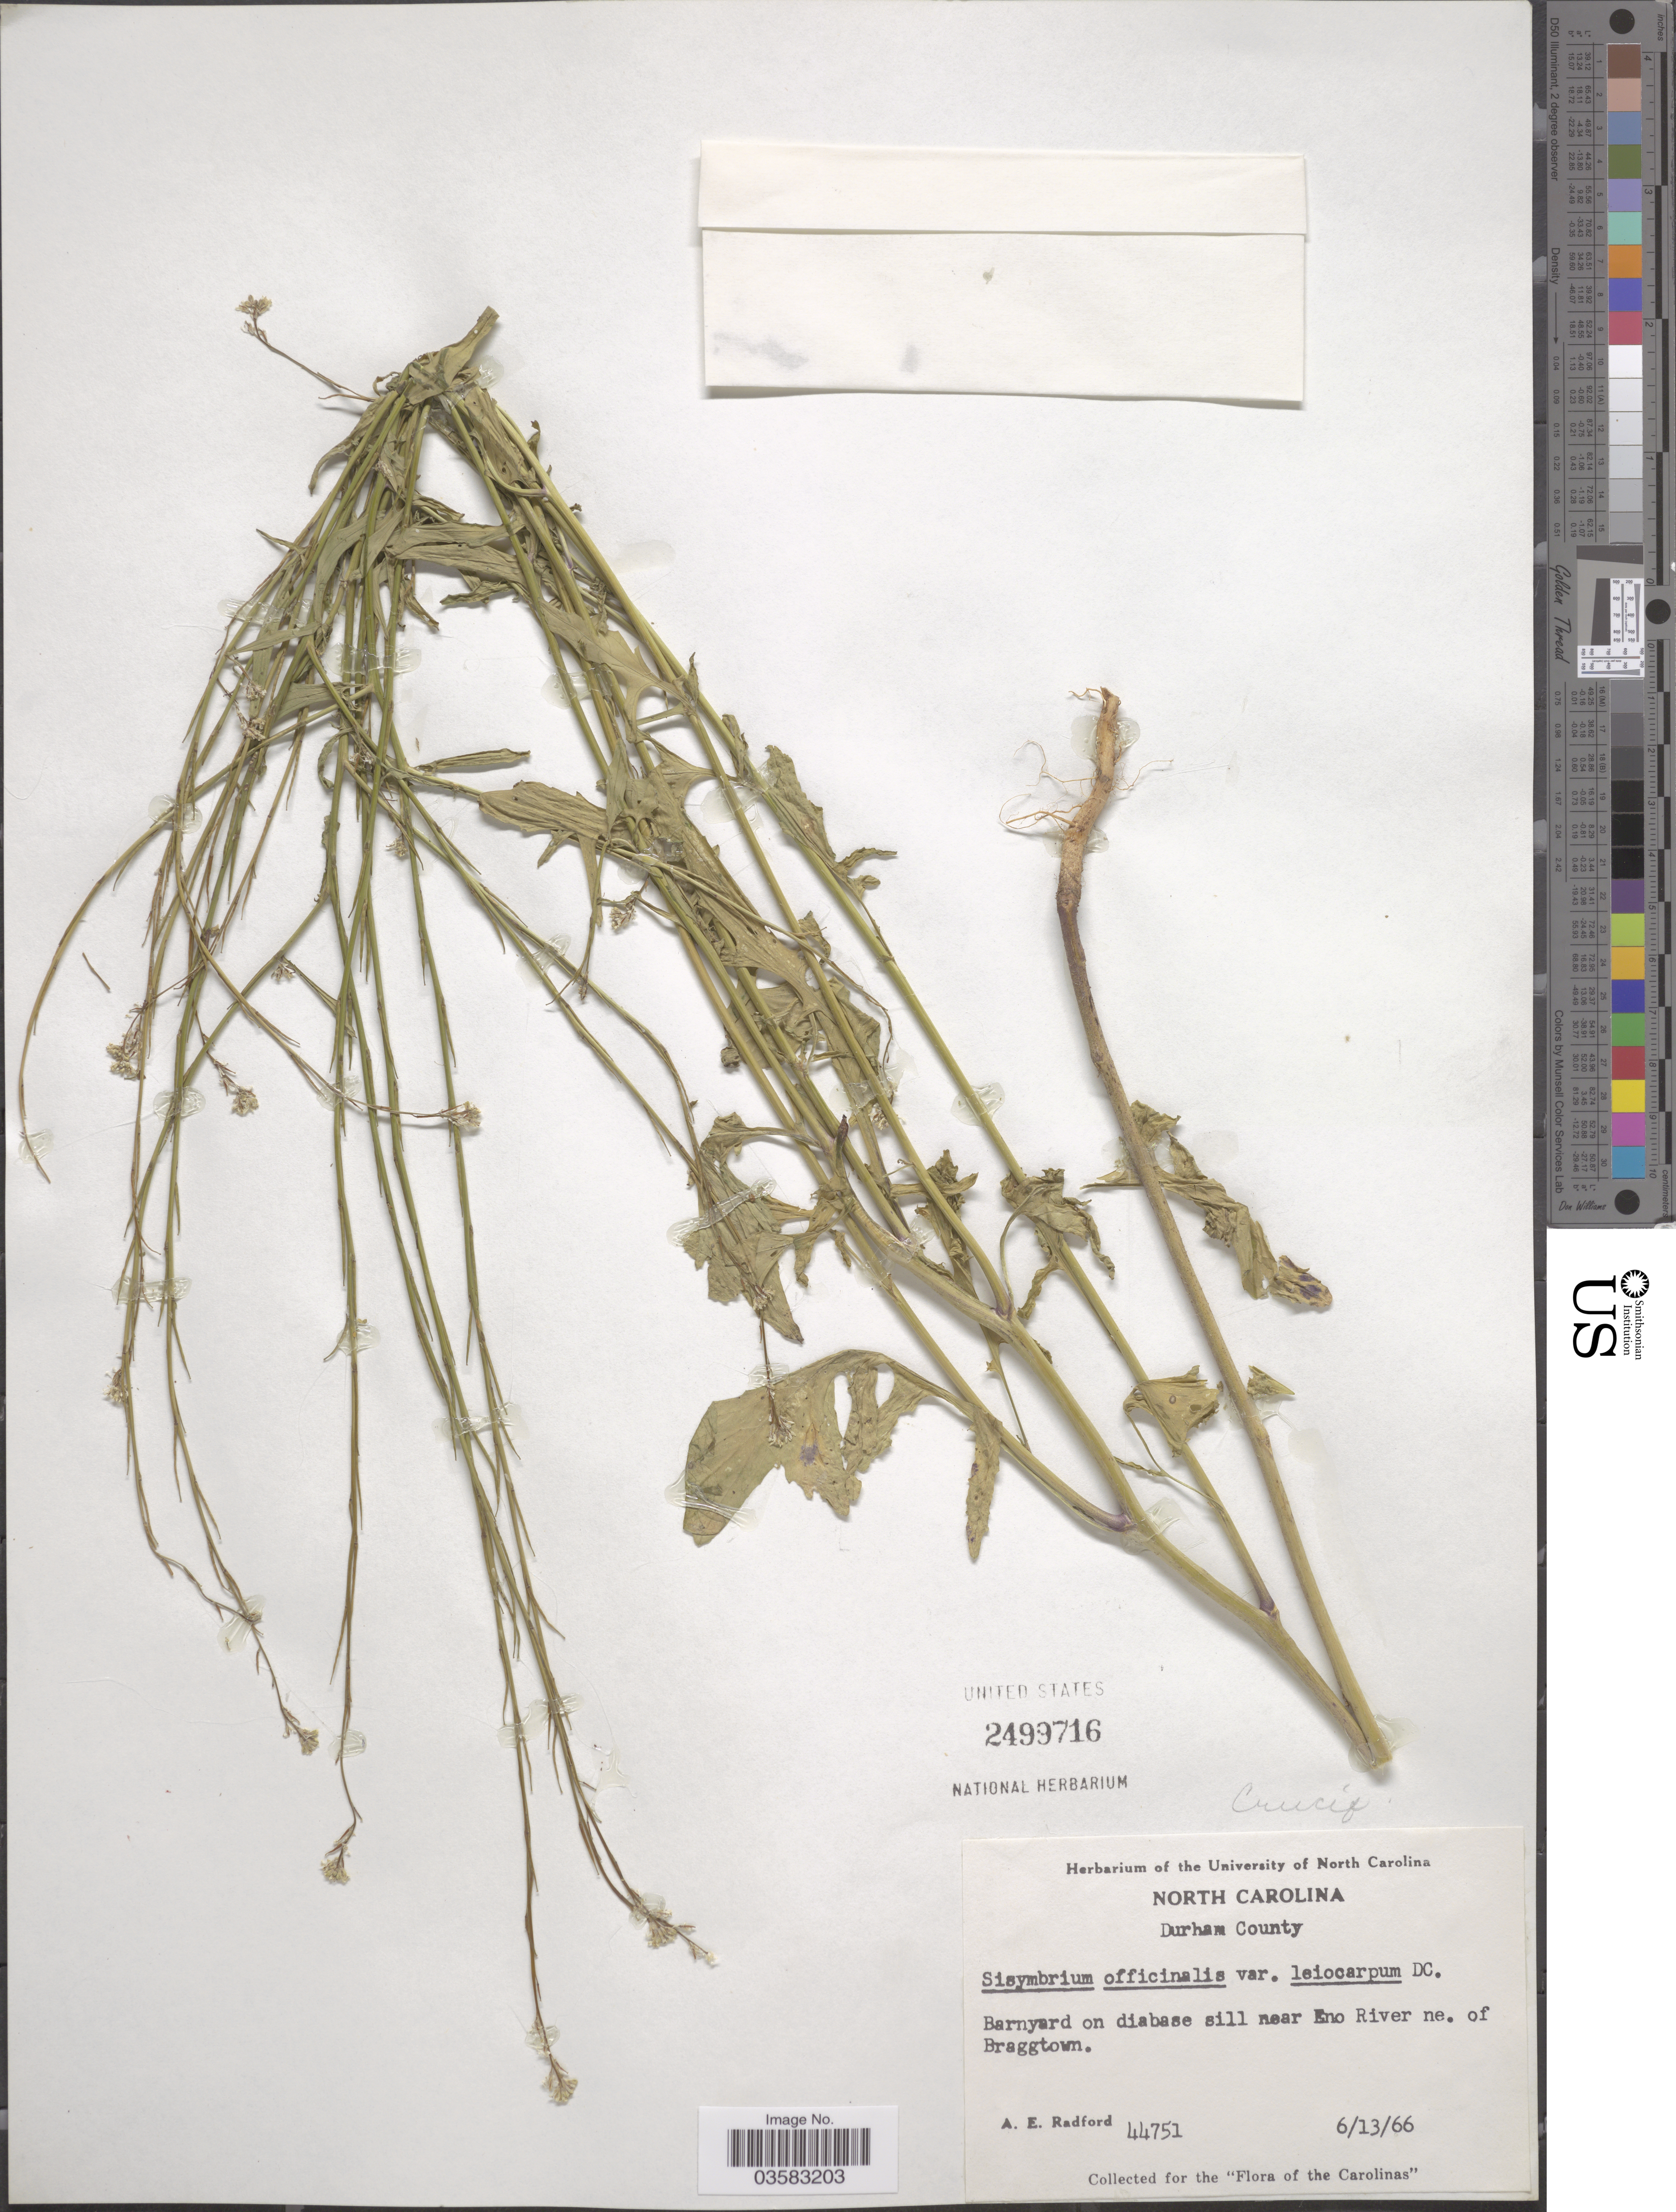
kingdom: Plantae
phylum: Tracheophyta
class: Magnoliopsida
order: Brassicales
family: Brassicaceae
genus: Sisymbrium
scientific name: Sisymbrium officinale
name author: (L.) Scop.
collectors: A. E. Radford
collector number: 44751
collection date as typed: Transcribed d/m/y: 13/6/66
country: United States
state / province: North Carolina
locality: Durham County. Barnyard on diabase sill near Eno River ne. of Braggtown.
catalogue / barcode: US 2499716